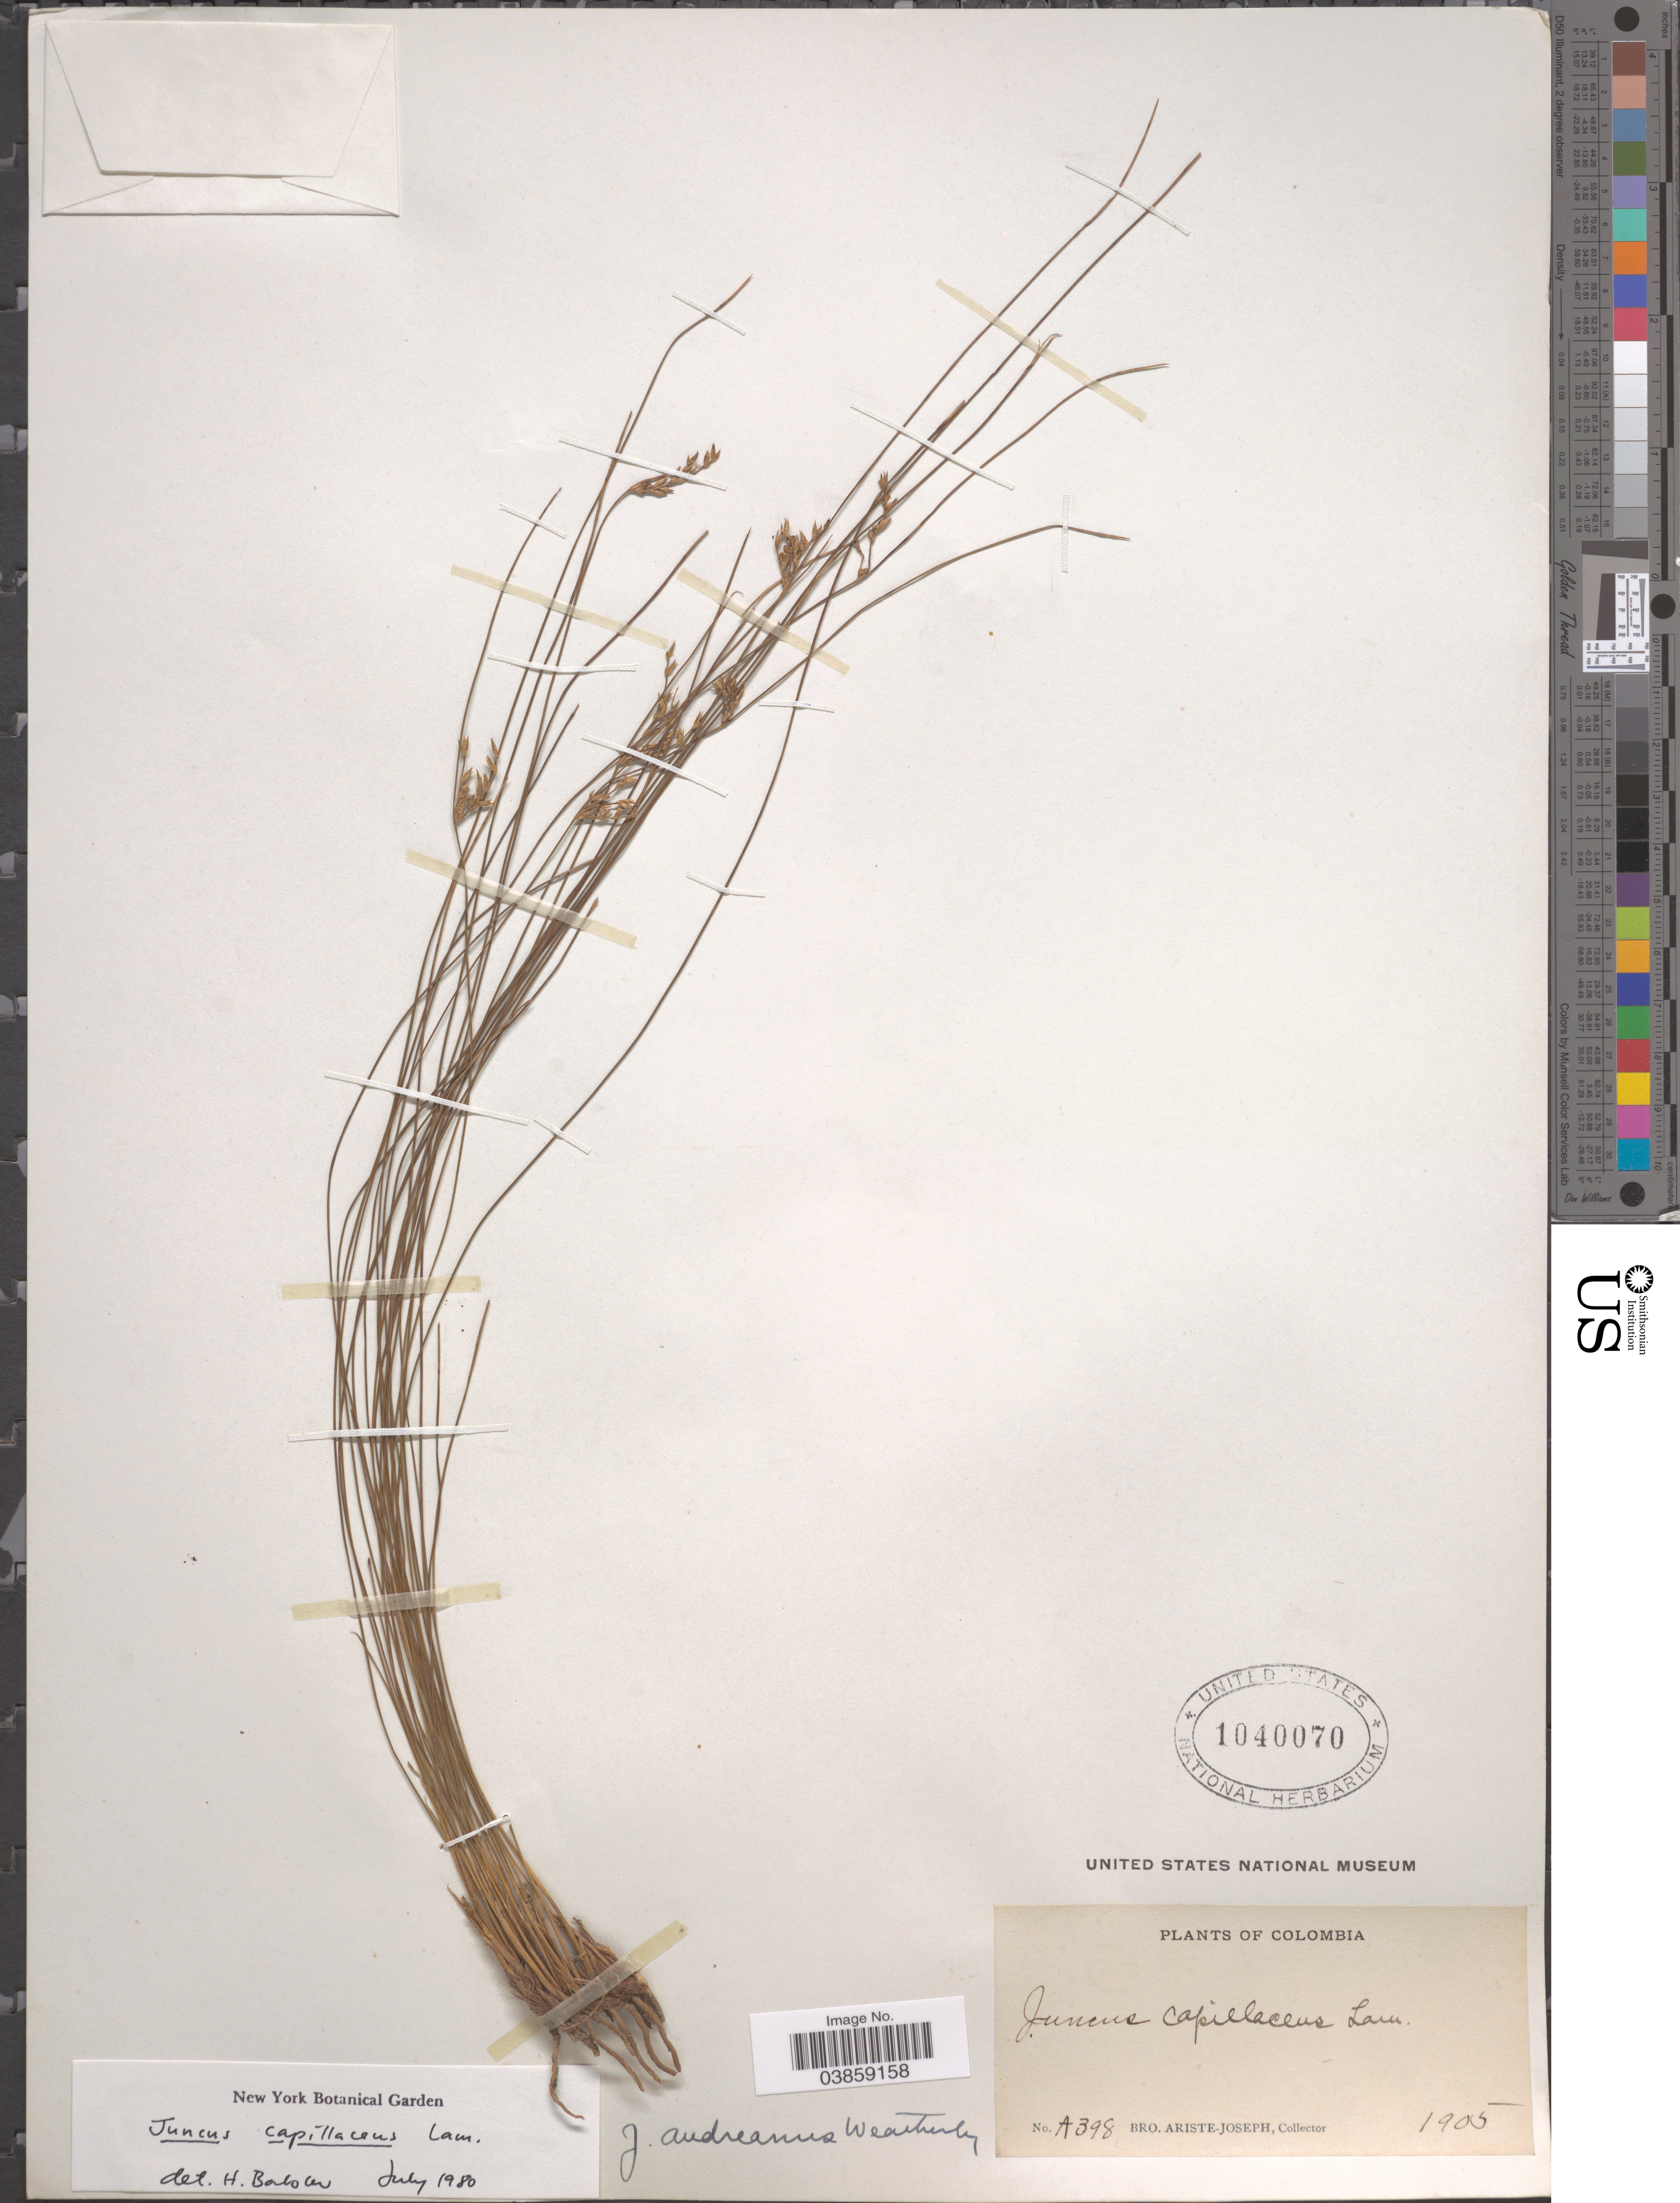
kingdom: Plantae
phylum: Tracheophyta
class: Liliopsida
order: Poales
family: Juncaceae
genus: Juncus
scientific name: Juncus capillaceus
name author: Lam.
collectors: Bro. Ariste-Joseph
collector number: A398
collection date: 1905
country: Colombia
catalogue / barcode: US 1040070